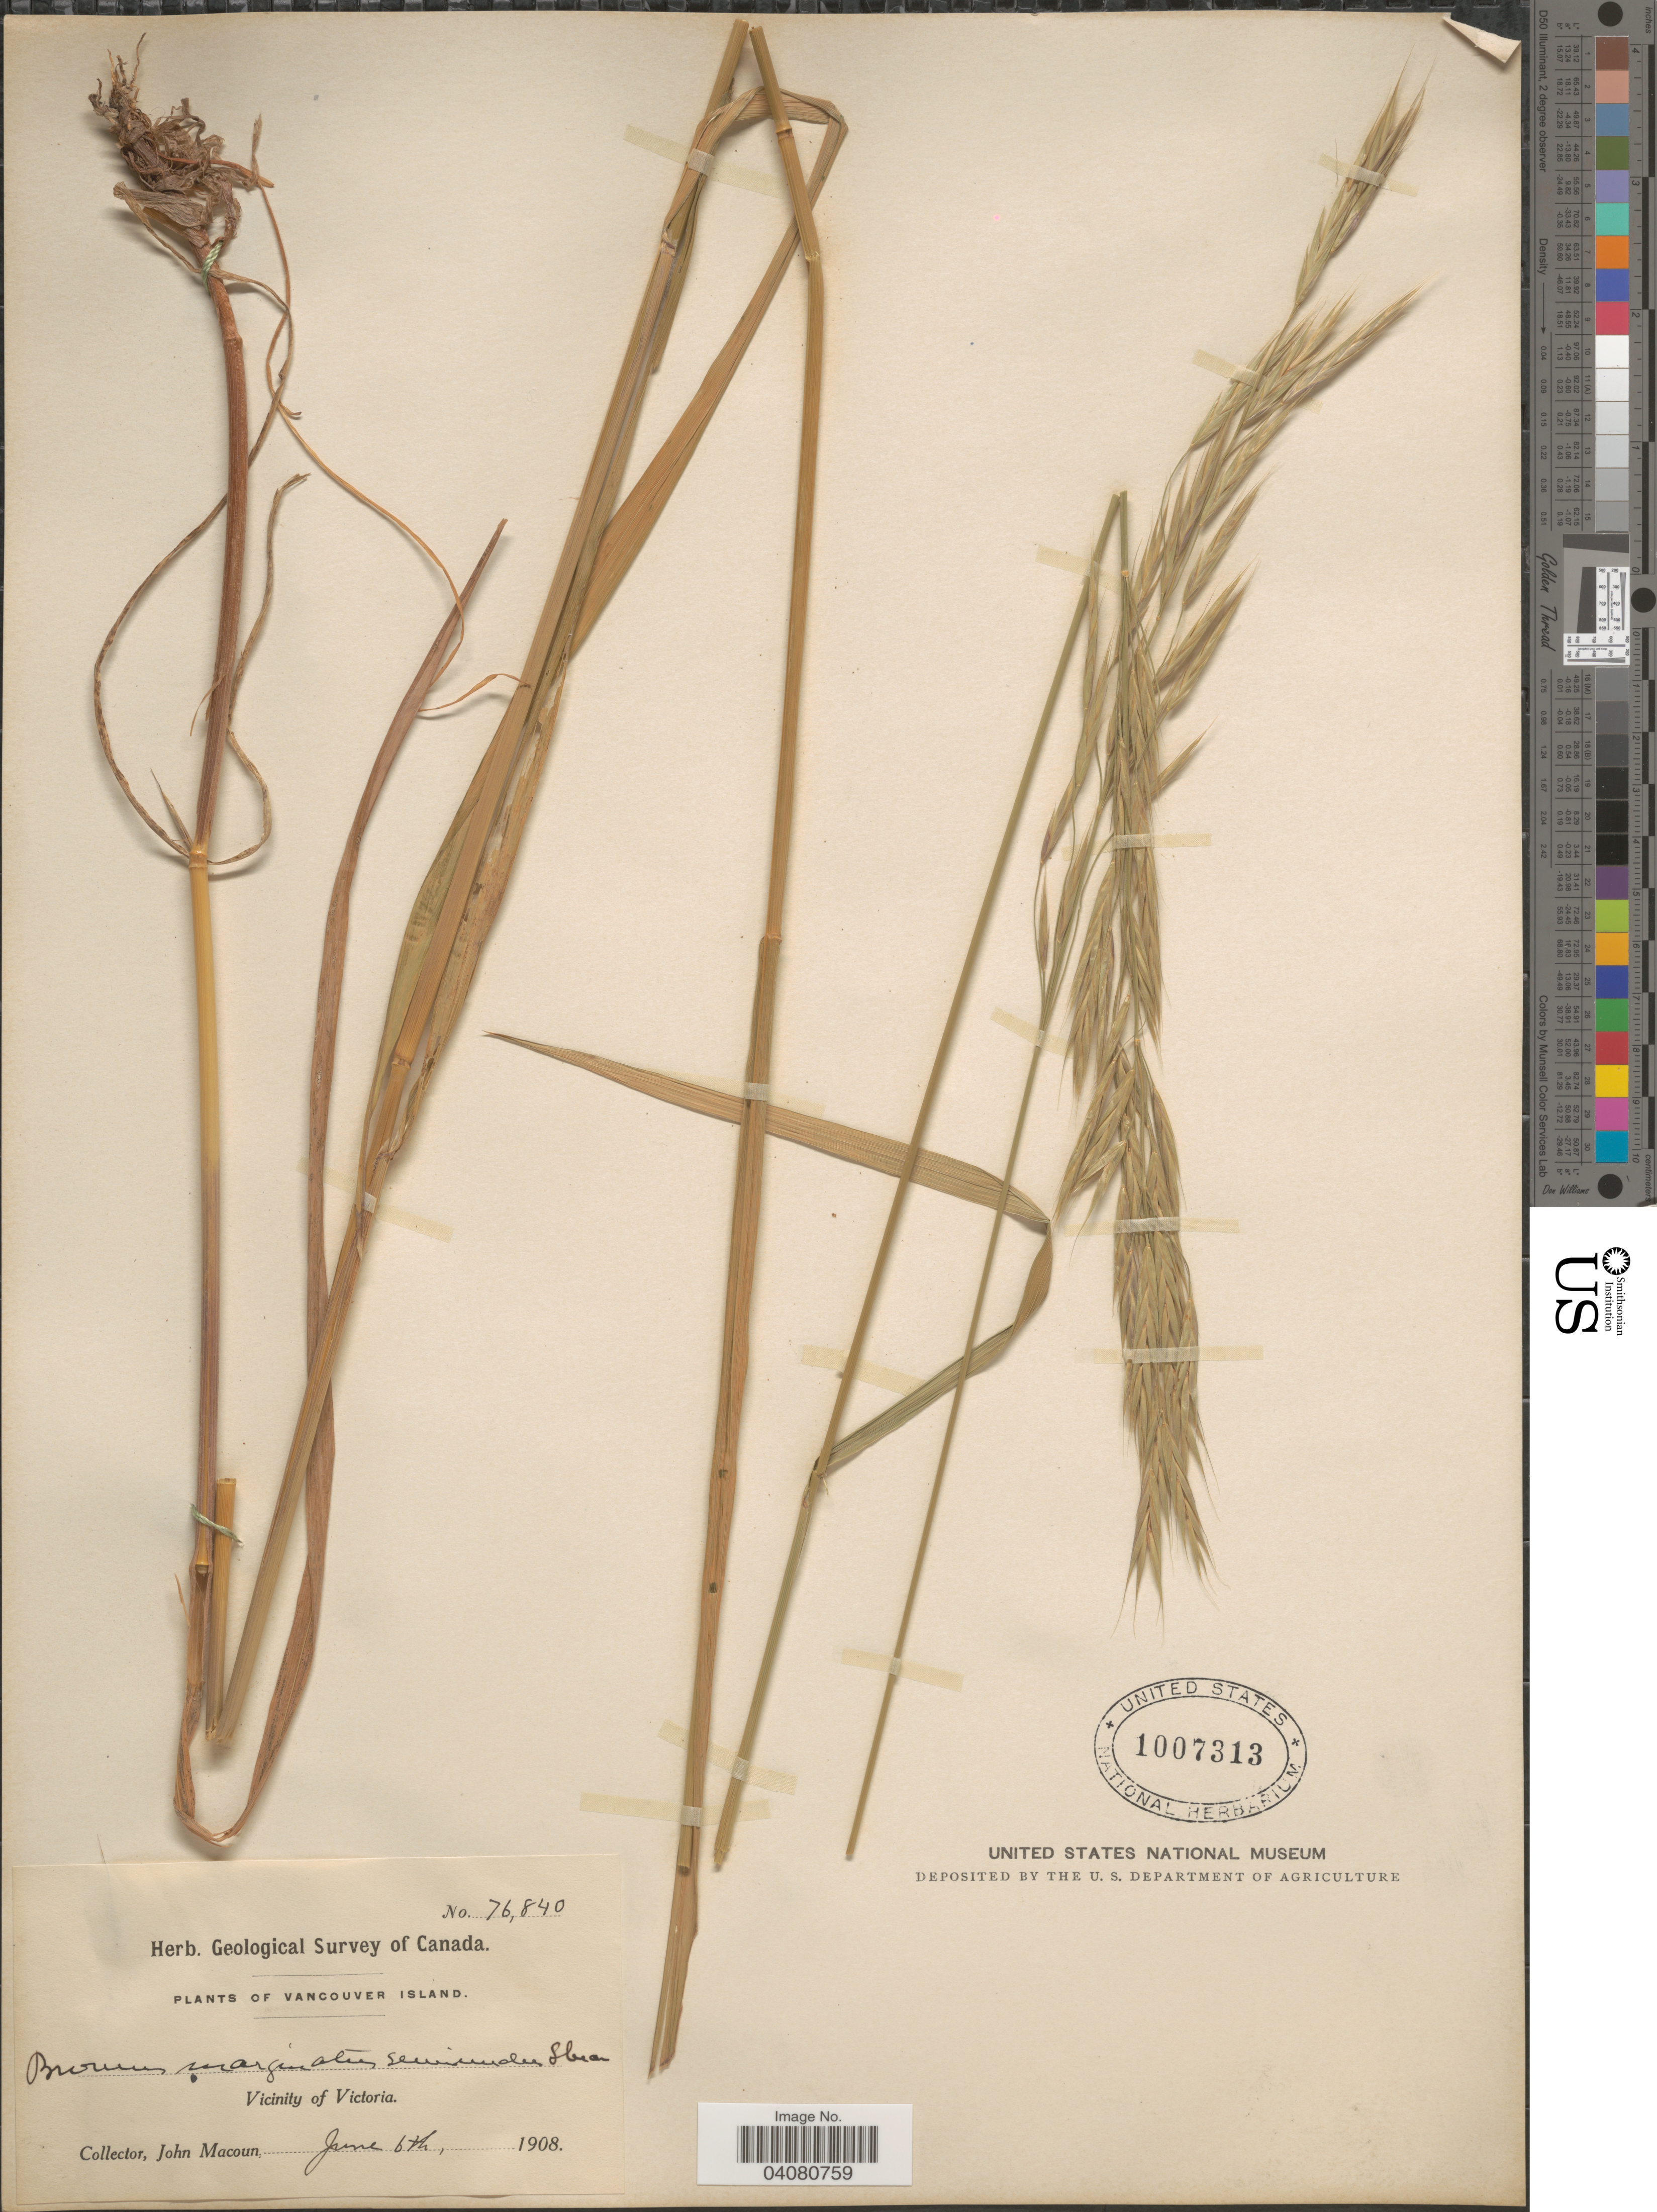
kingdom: Plantae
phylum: Tracheophyta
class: Liliopsida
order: Poales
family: Poaceae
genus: Bromus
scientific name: Bromus carinatus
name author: Hook. & Arn.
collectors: J. Macoun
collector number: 76840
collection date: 1908-06-06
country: Canada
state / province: British Columbia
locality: Herb. Geological Survey of Canada. Vancouver Island. Vicinity of Victoria.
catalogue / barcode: US 1007313